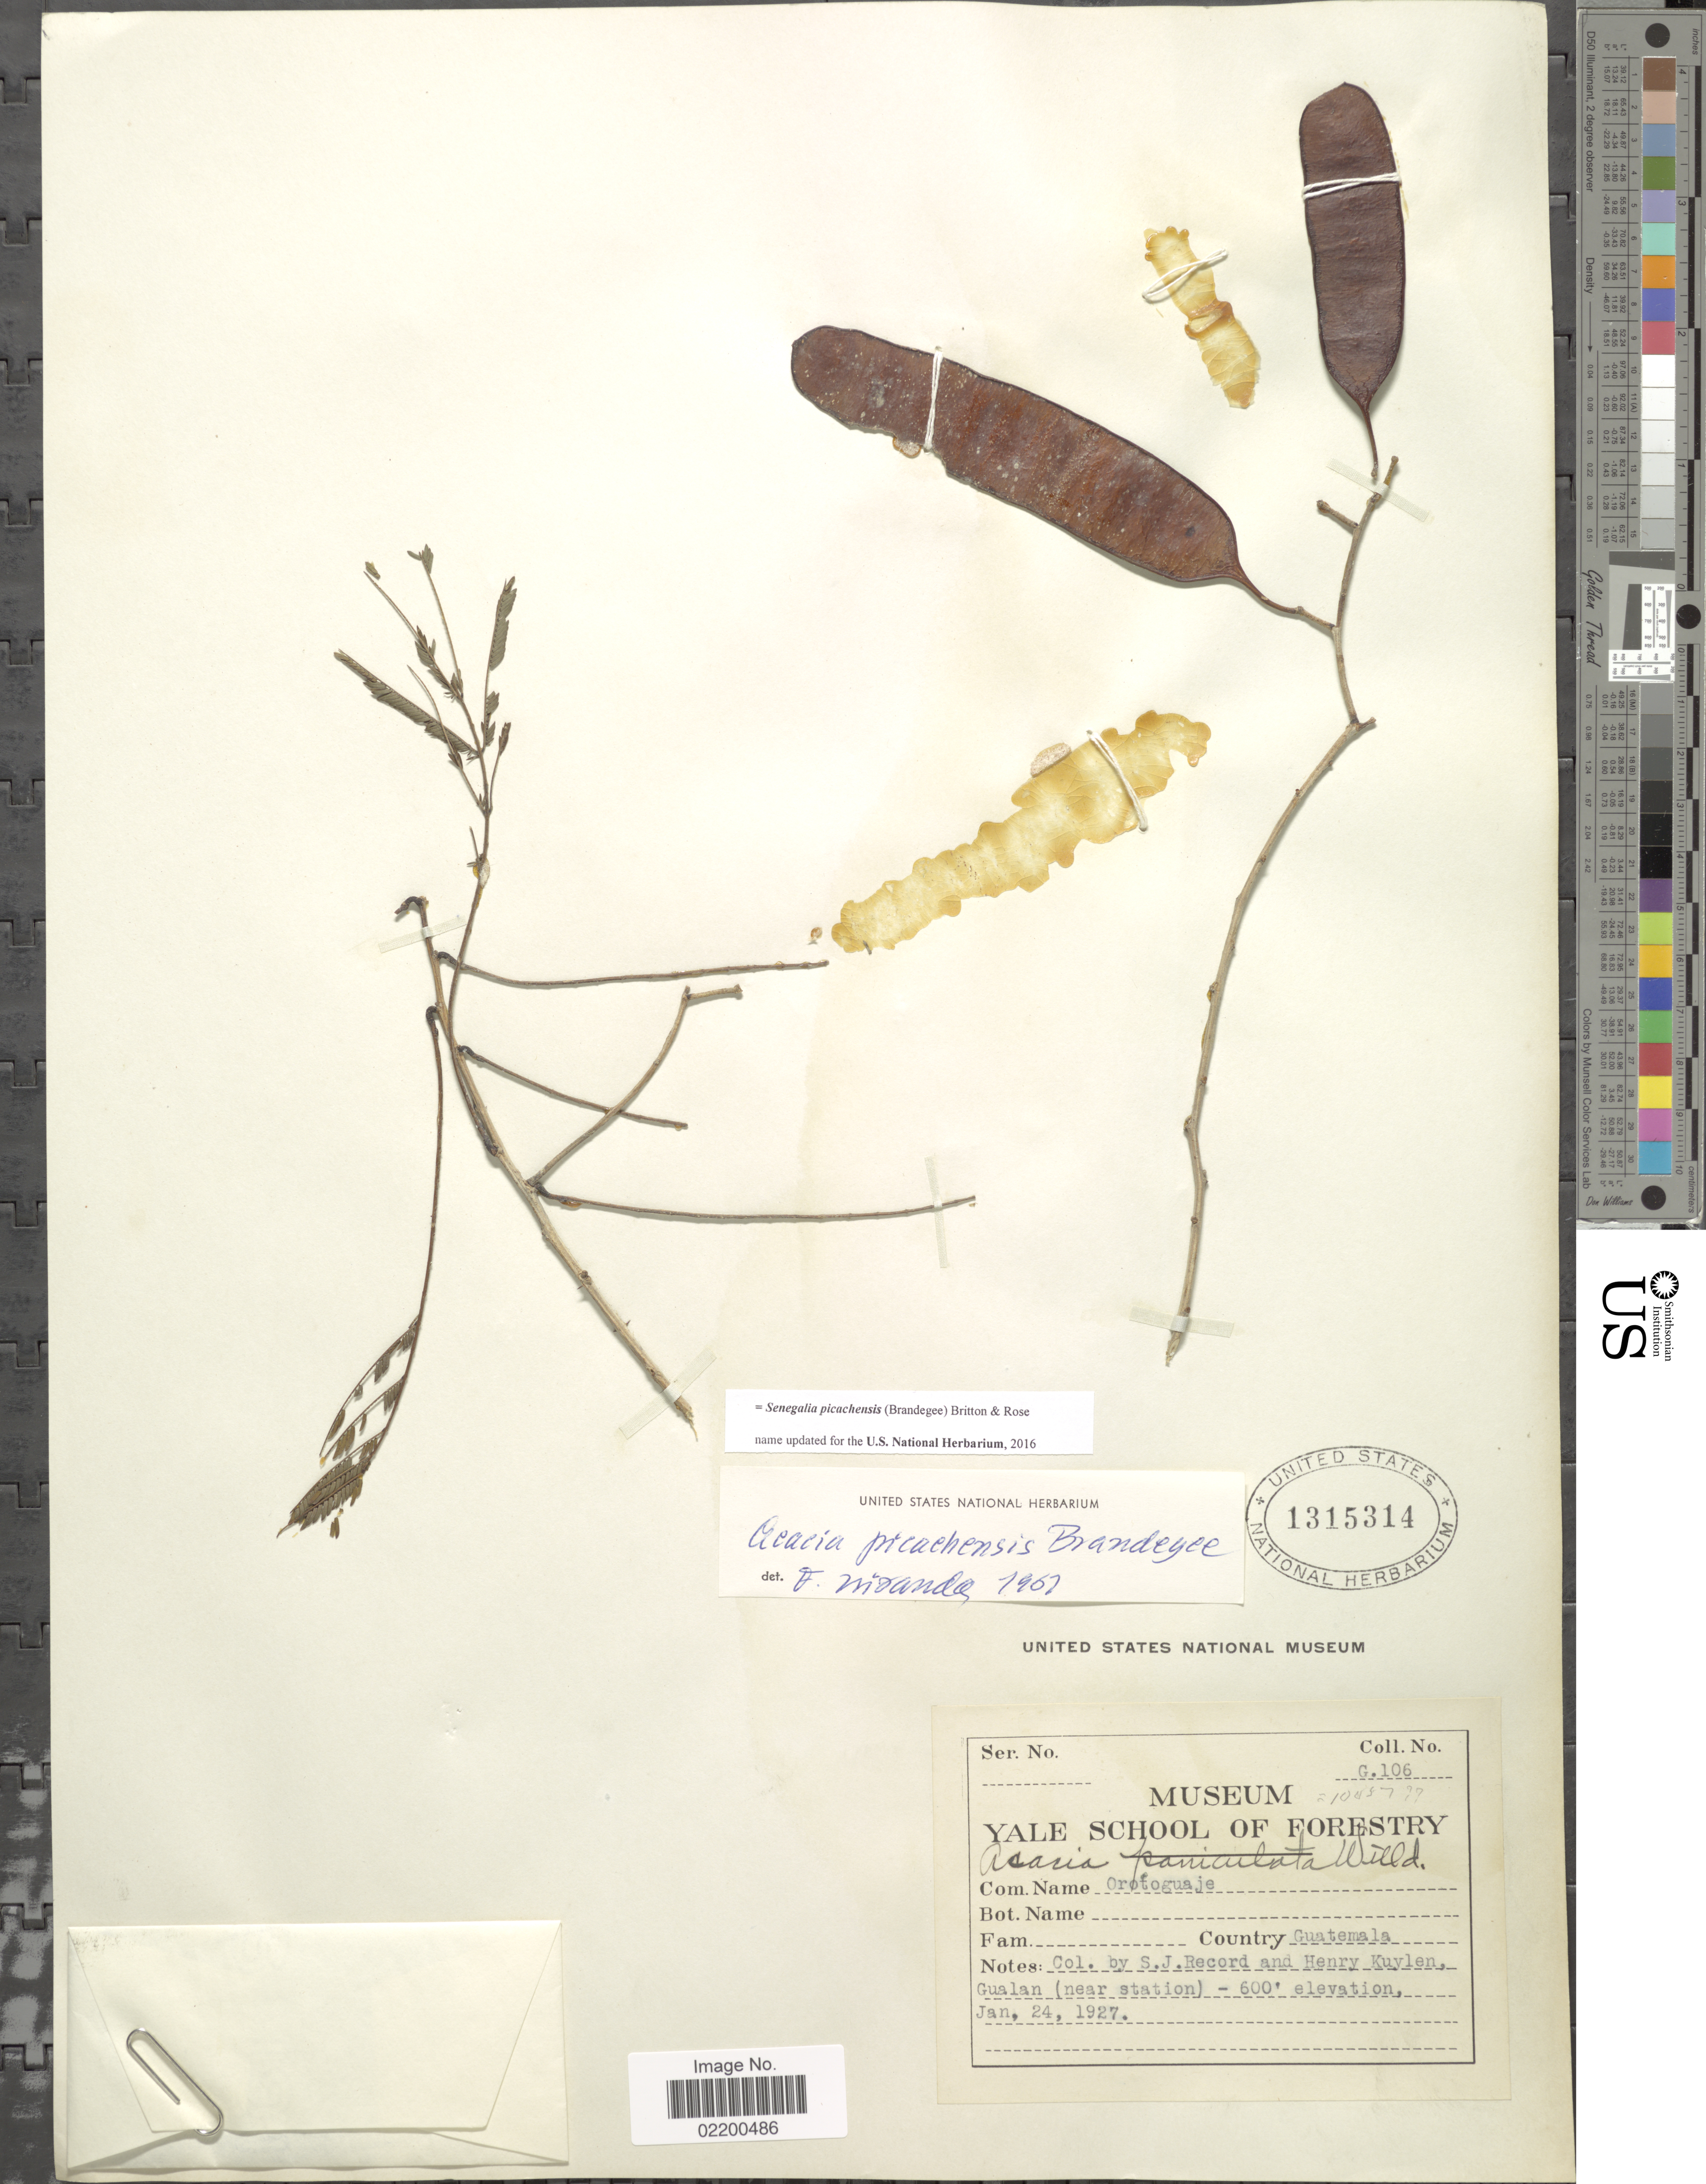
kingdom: Plantae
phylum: Tracheophyta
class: Magnoliopsida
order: Fabales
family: Fabaceae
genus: Senegalia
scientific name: Senegalia picachensis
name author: (Brandegee) Britton & Rose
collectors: S. J. Record & H. Kuylen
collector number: G 106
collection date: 1927-01-24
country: Guatemala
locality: Gualan (near Station)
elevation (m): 183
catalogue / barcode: US 1315314